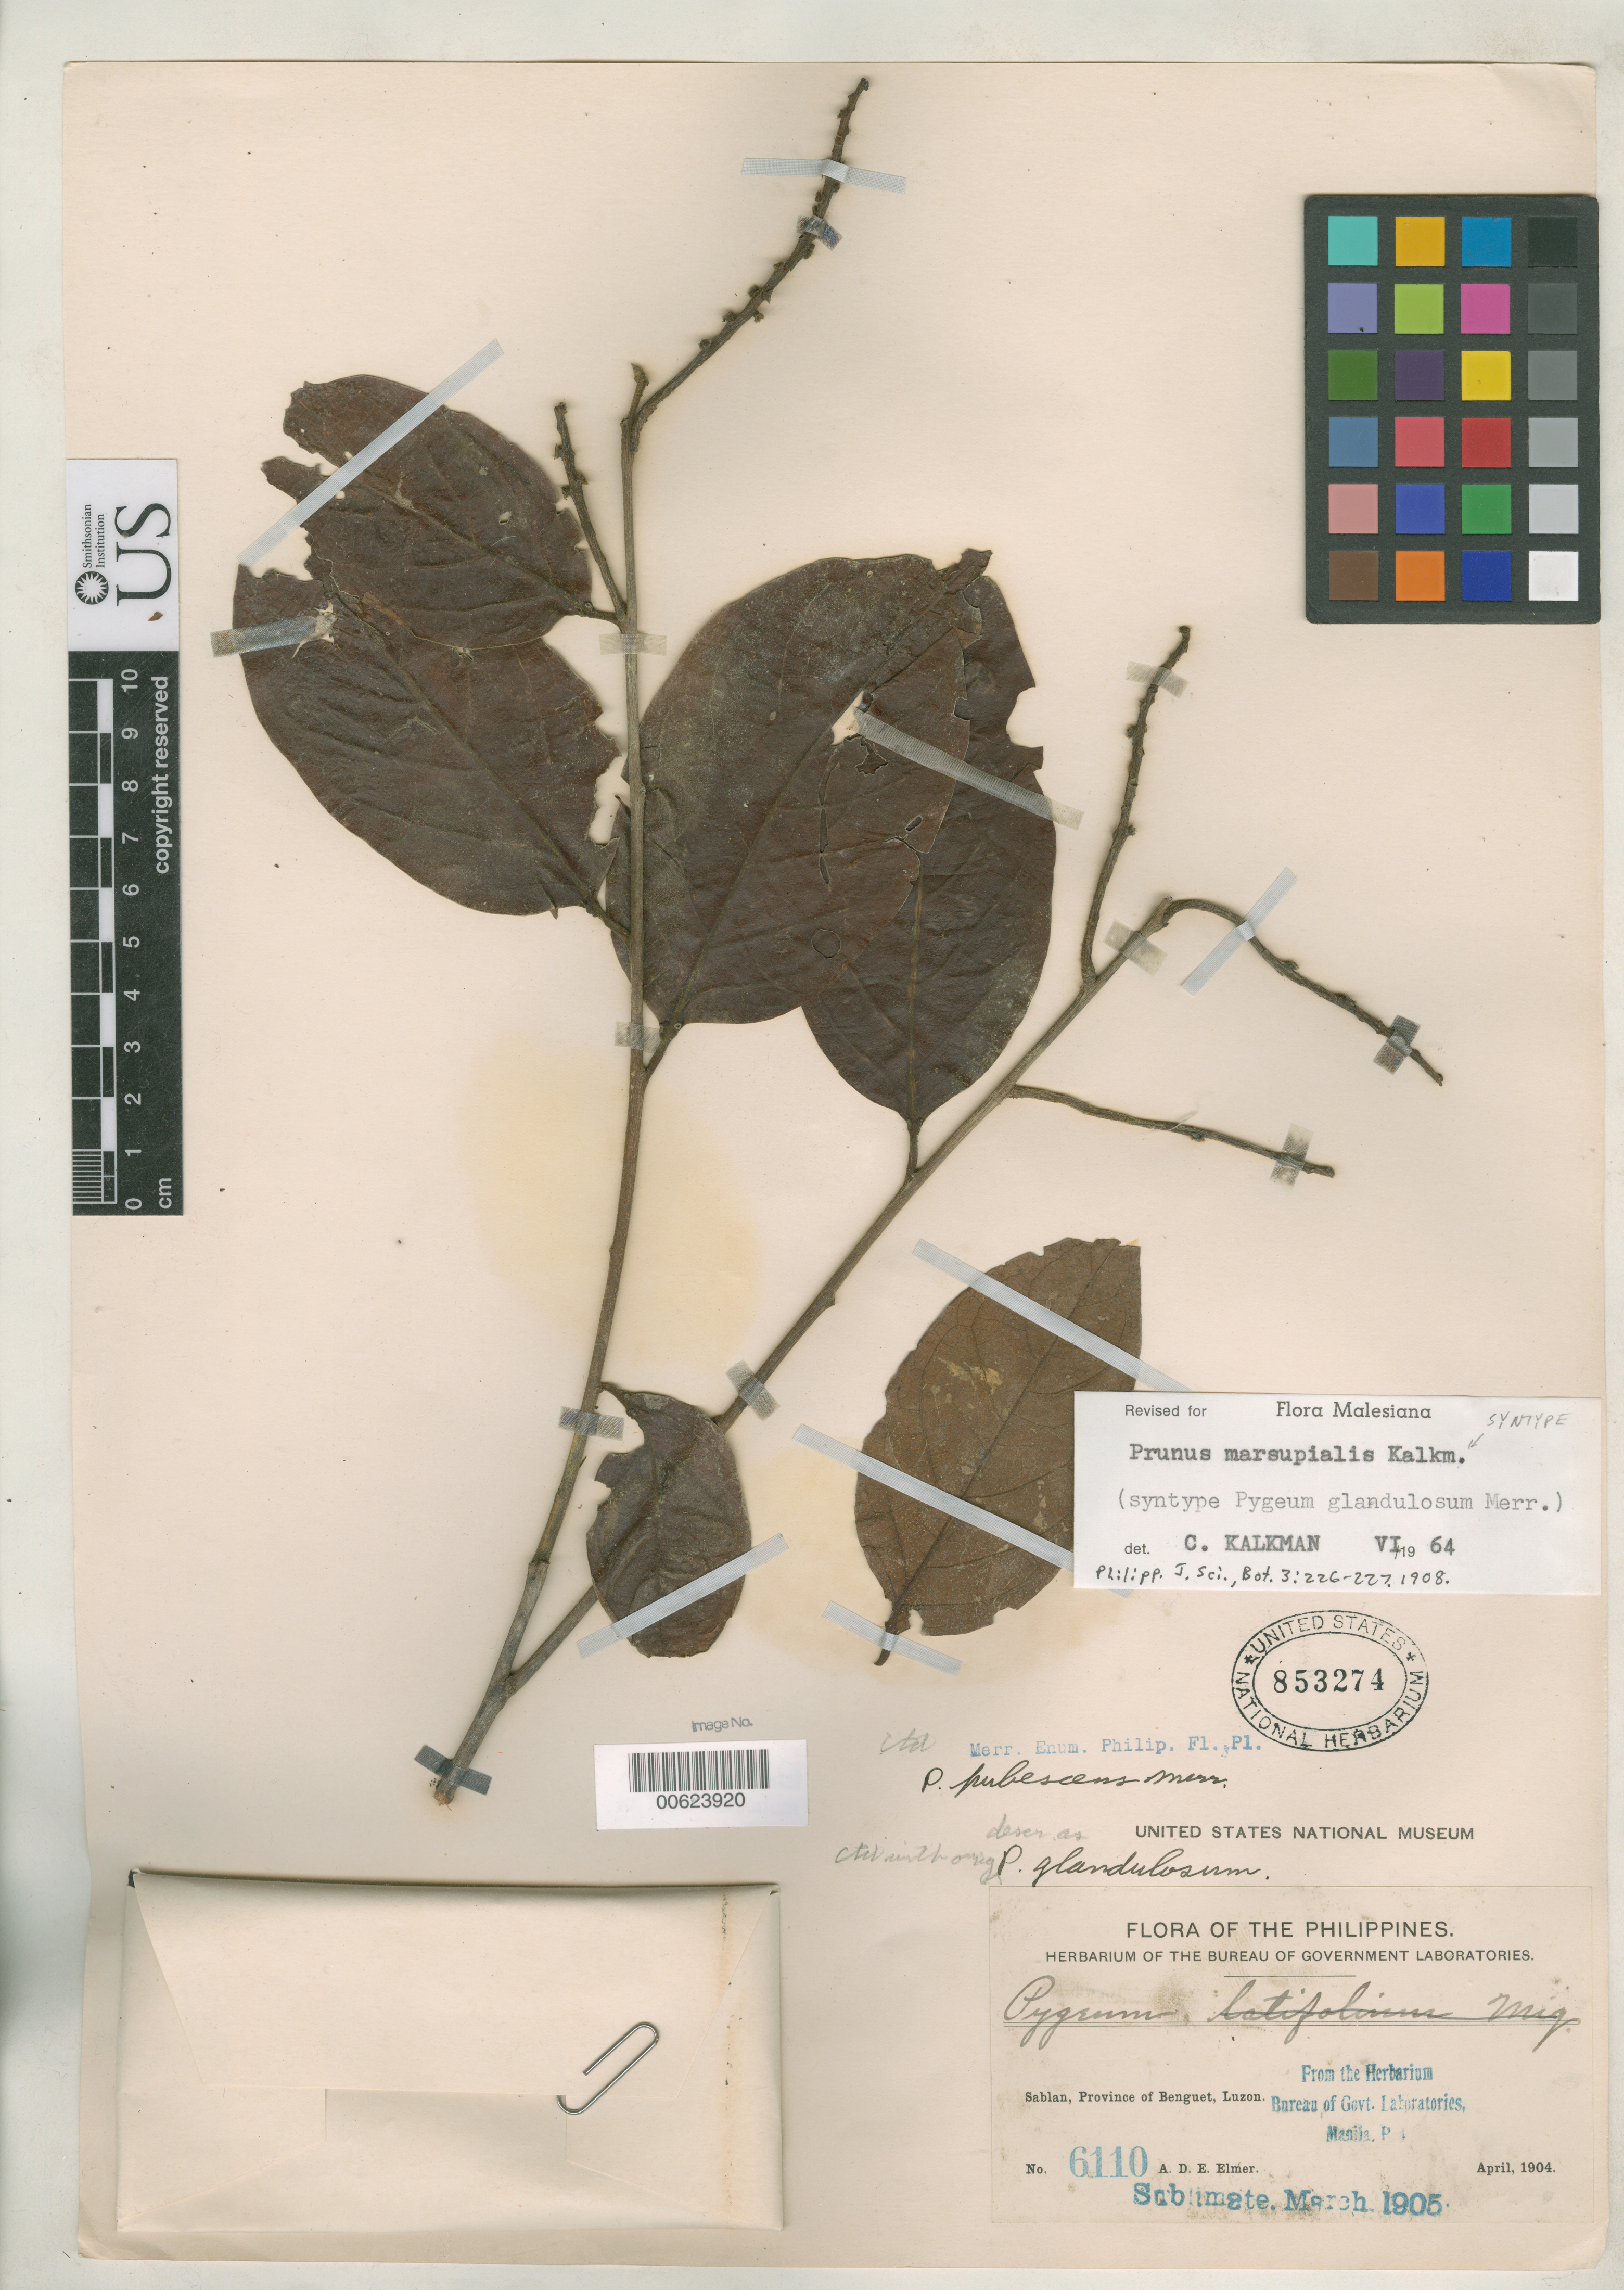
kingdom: Plantae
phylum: Tracheophyta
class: Magnoliopsida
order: Rosales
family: Rosaceae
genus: Pygeum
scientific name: Pygeum glandulosum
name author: Merr.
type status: Syntype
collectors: A. D. E. Elmer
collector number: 6110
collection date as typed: Apr 1904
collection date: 1904-04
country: Philippines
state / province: Cordillera (Administrative Region)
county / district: Benguet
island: Luzon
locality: Sablan.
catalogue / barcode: US 853274